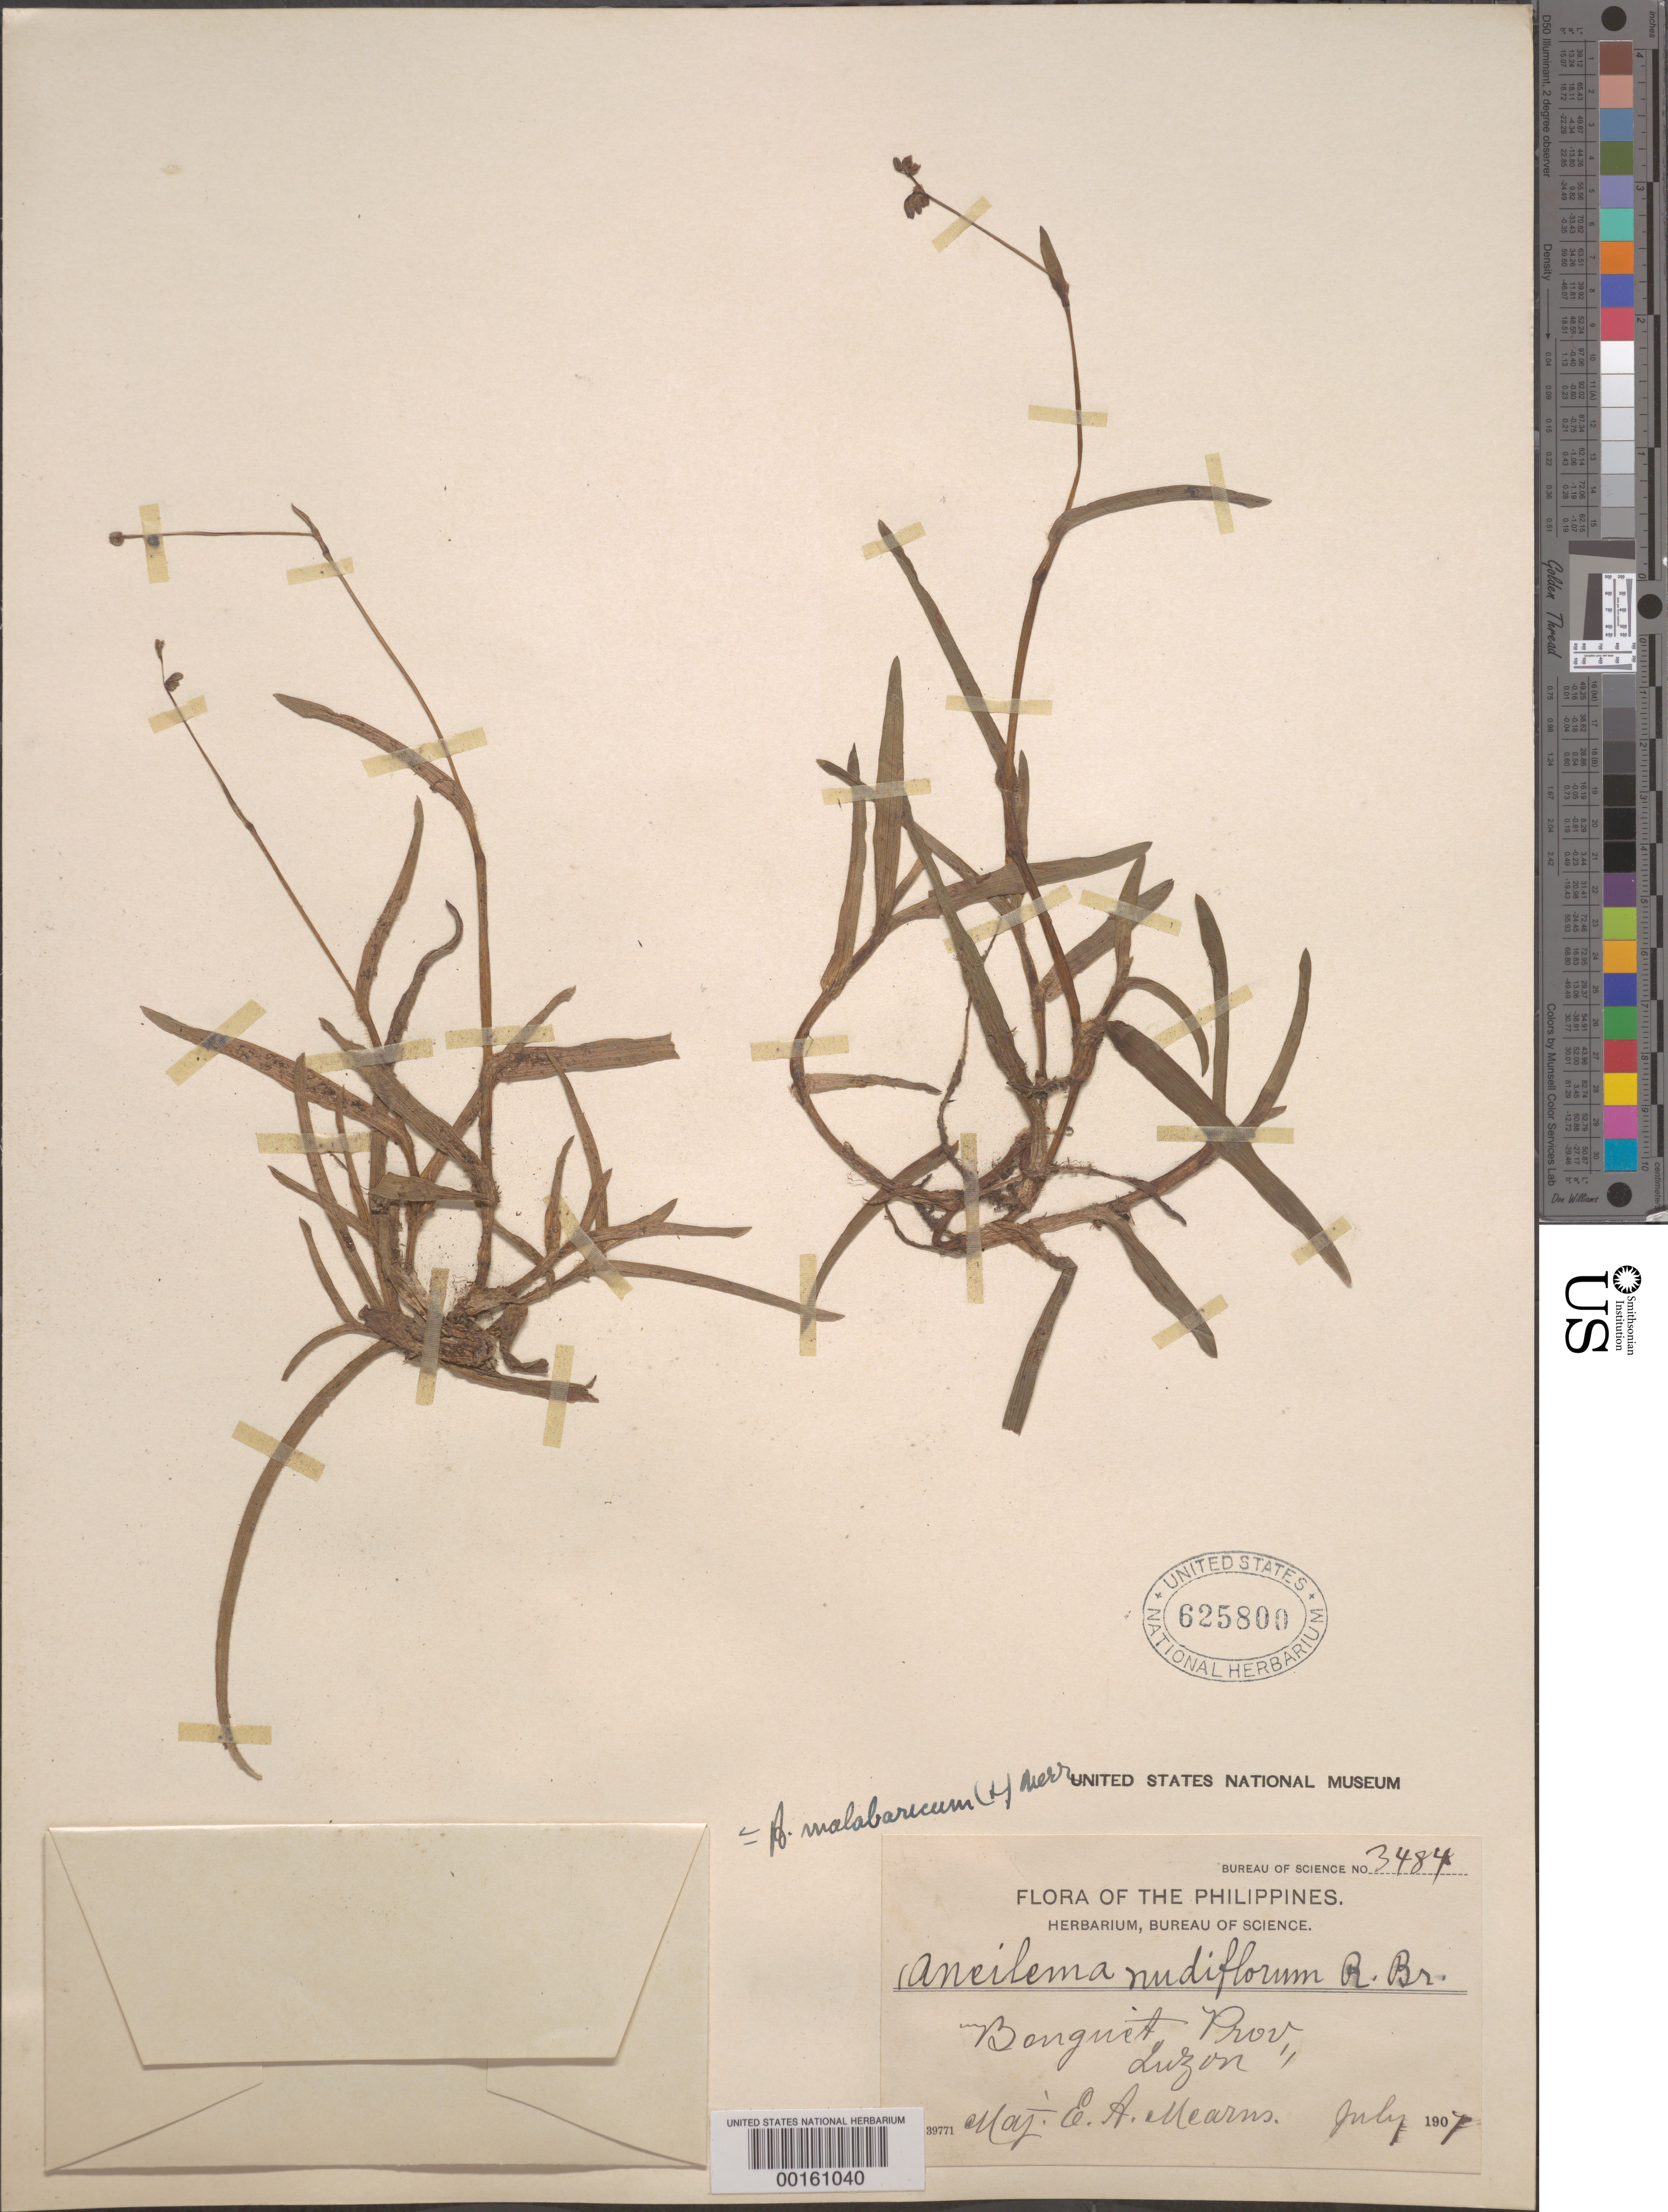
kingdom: Plantae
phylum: Tracheophyta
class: Liliopsida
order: Commelinales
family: Commelinaceae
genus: Murdannia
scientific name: Murdannia nudiflora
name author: (L.) Brenan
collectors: E. A. Mearns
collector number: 3484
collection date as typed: Jul 1907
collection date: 1907-07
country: Philippines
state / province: Cordillera (Administrative Region)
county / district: Benguet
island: Luzon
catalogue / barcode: US 625800